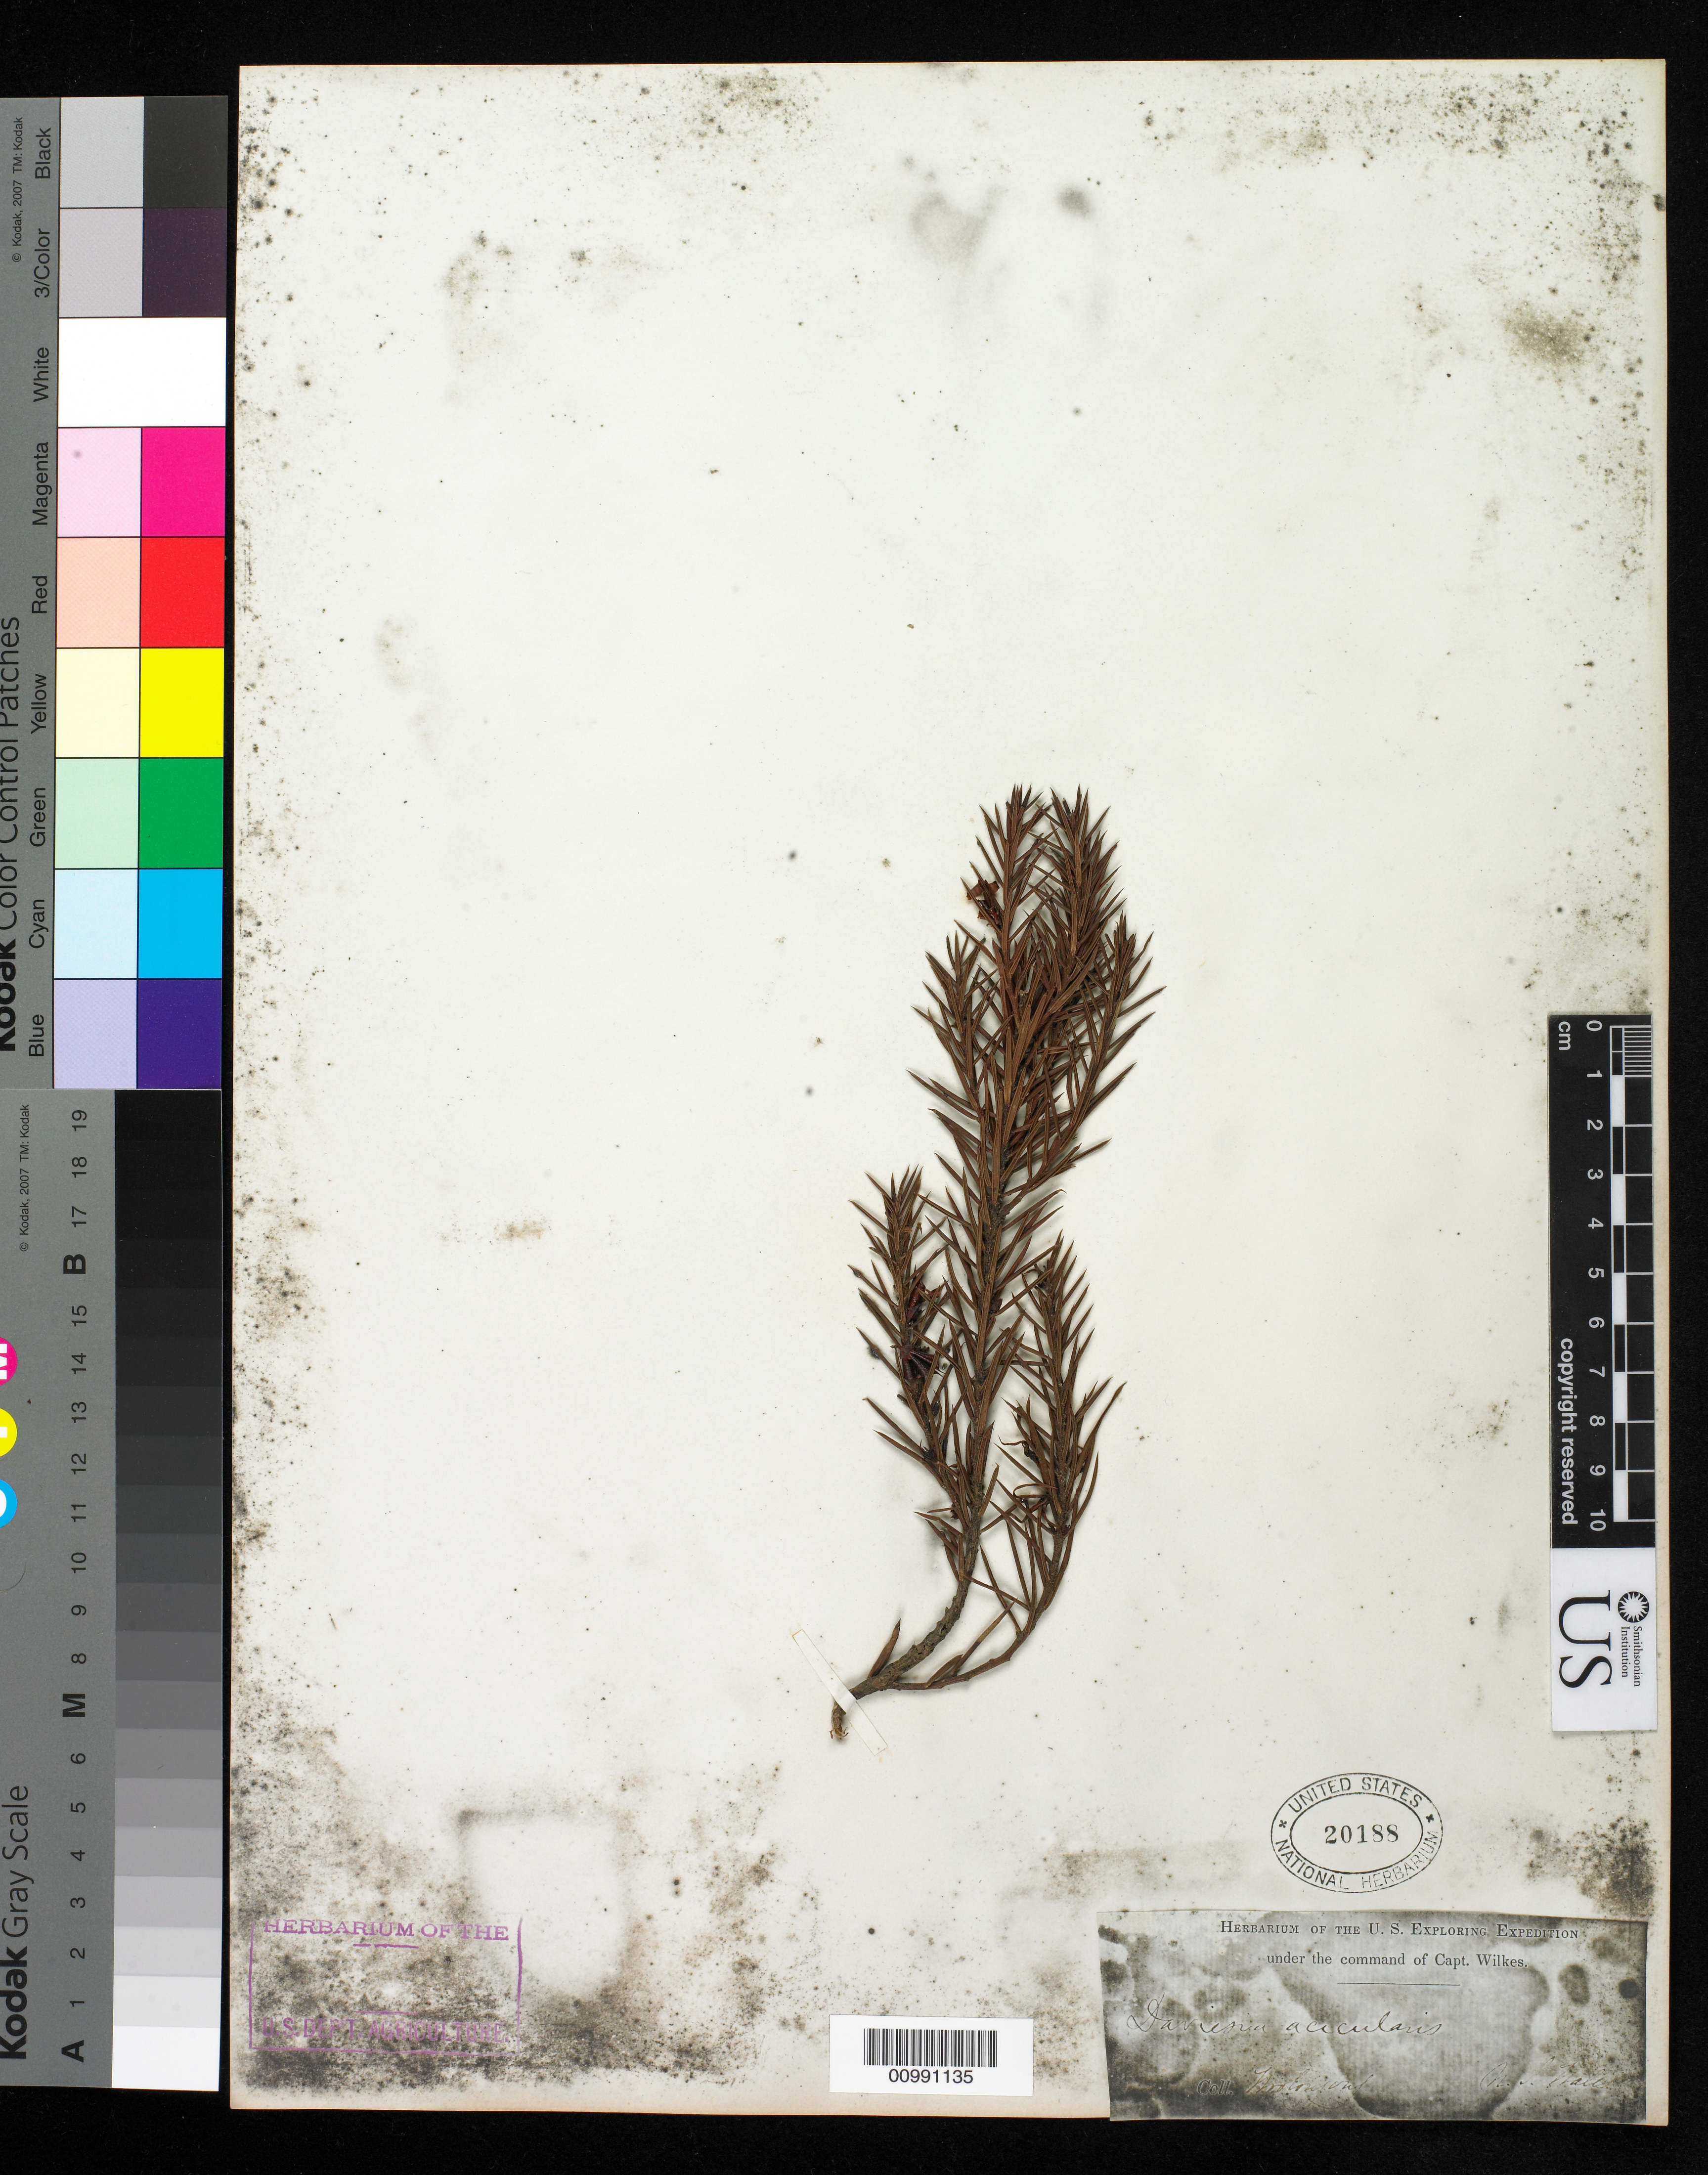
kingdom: Plantae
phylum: Tracheophyta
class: Magnoliopsida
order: Fabales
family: Fabaceae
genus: Daviesia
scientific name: Daviesia acicularis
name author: Sm.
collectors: Wilkes Explor. Exped.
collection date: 1838/1842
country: Australia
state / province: New South Wales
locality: Noolosyory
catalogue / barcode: US 20188